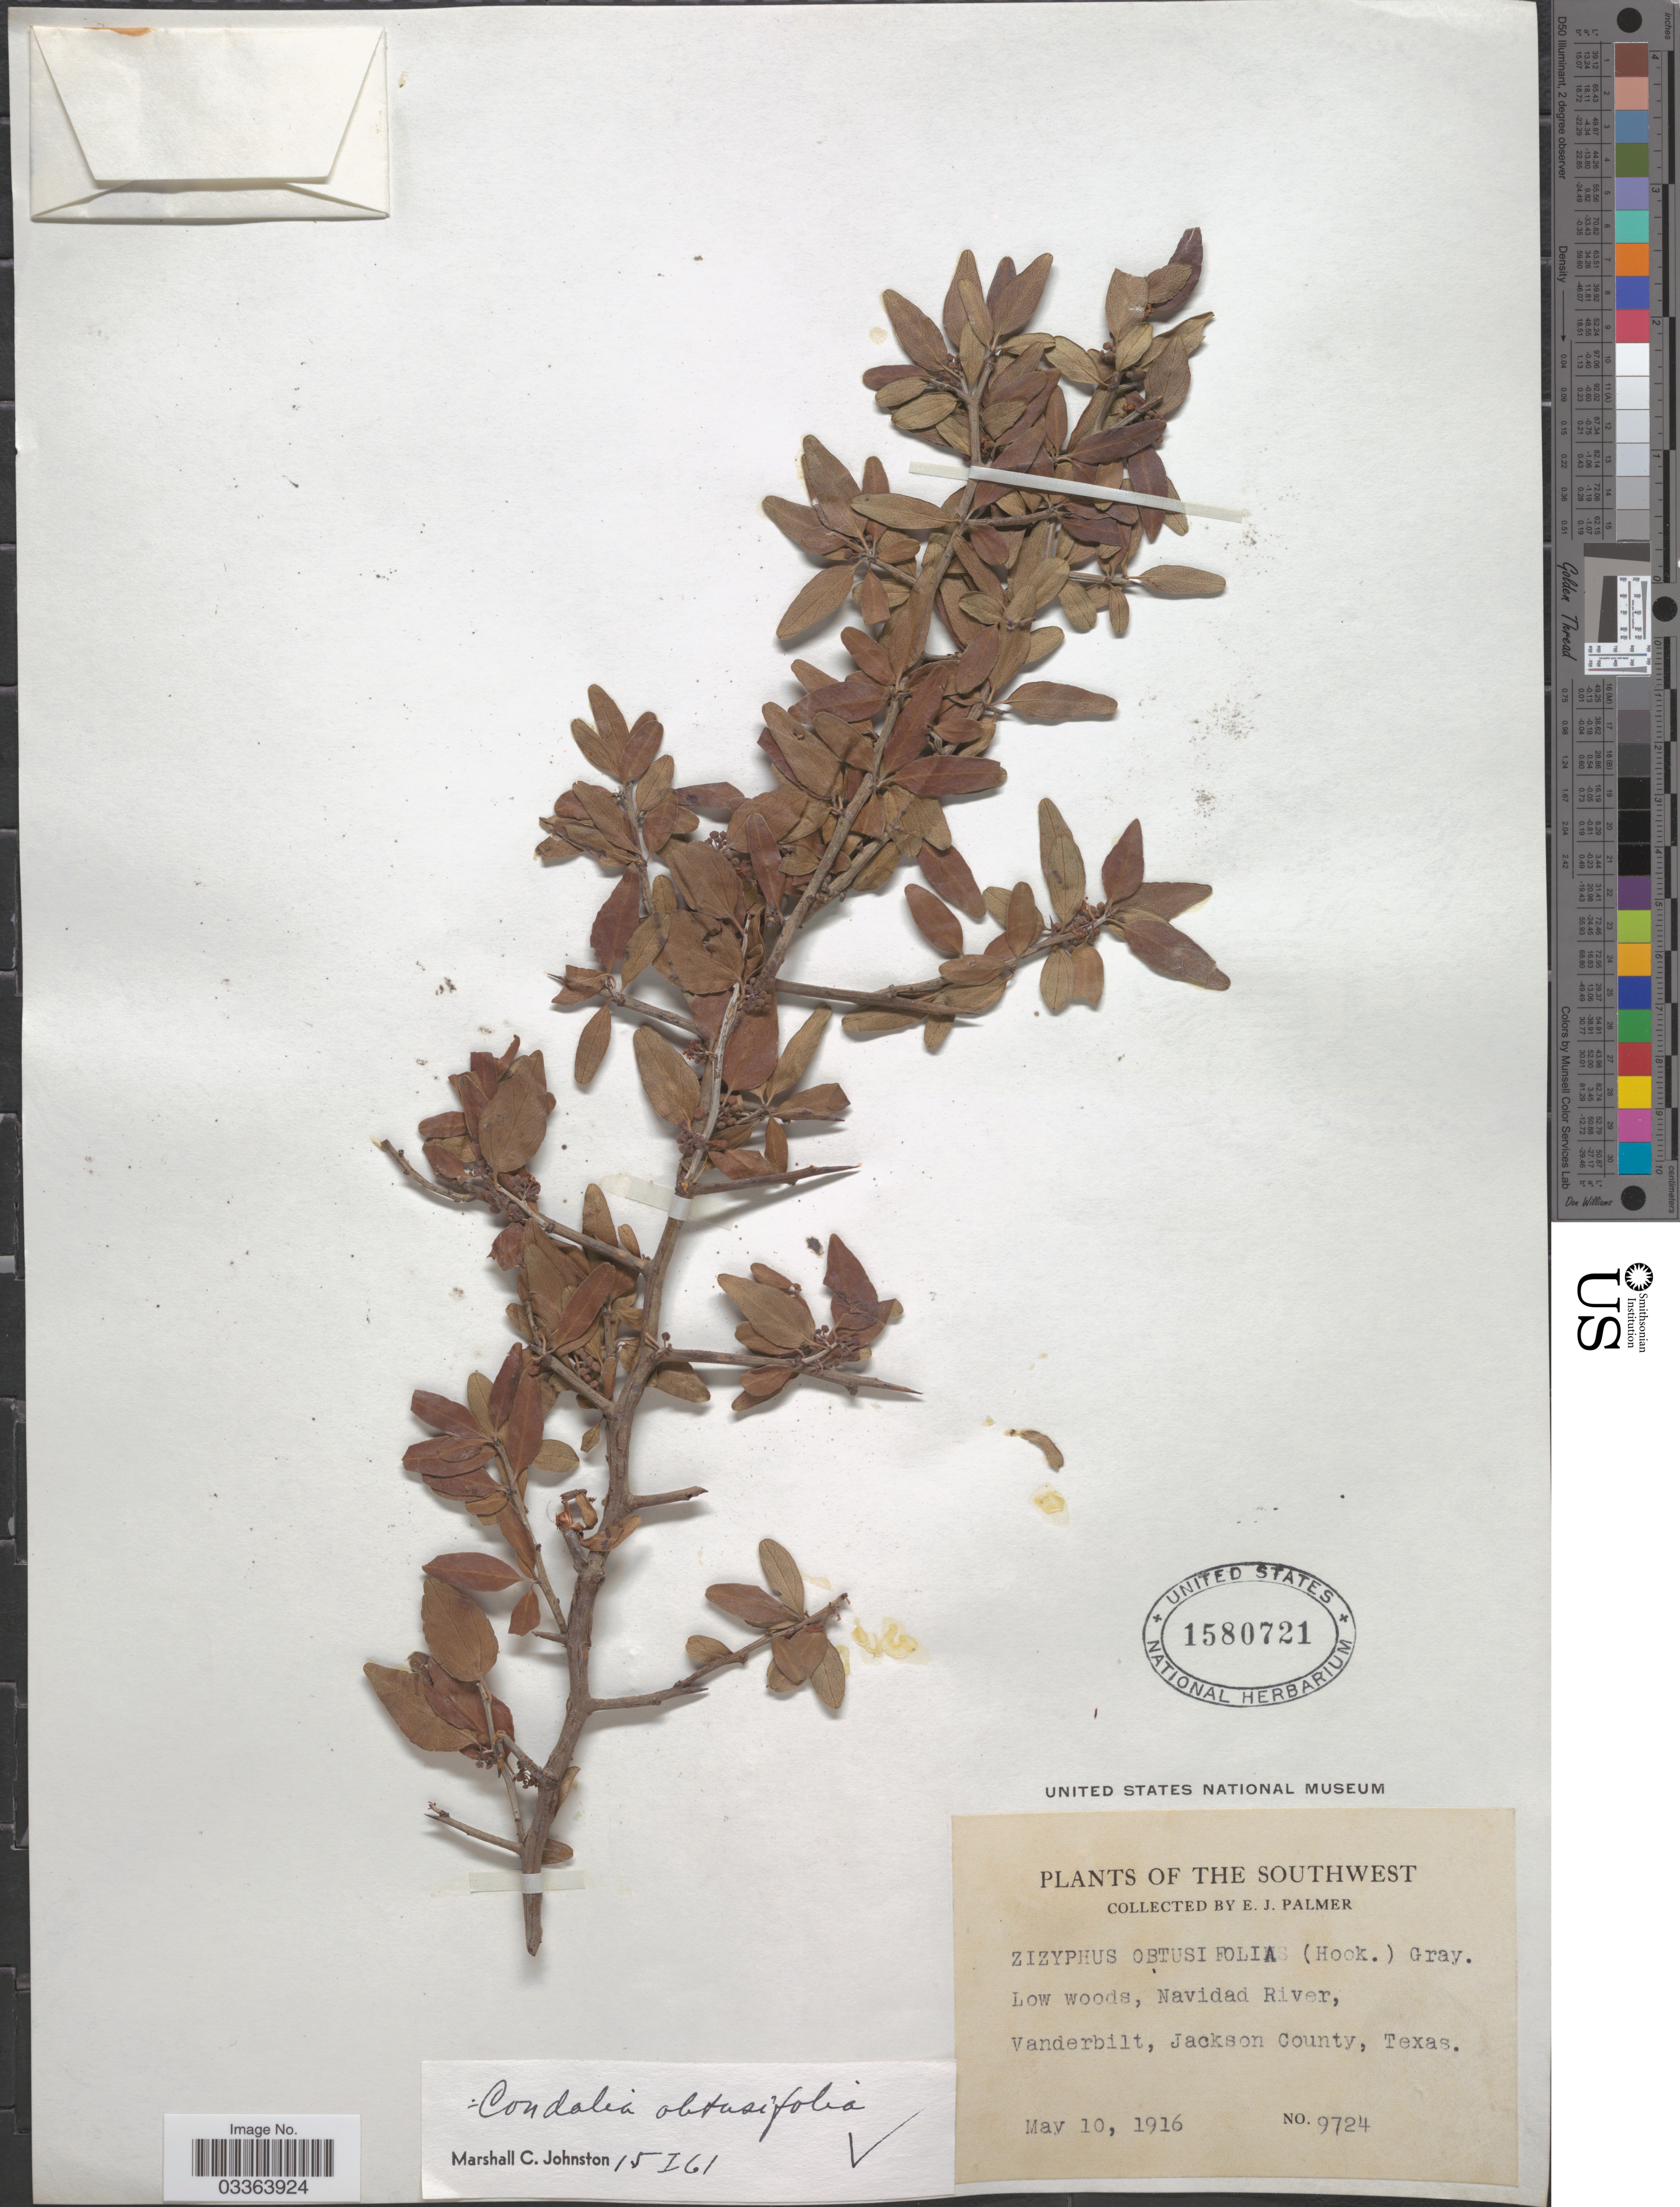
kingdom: Plantae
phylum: Tracheophyta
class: Magnoliopsida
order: Rosales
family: Rhamnaceae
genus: Sarcomphalus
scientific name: Sarcomphalus obtusifolius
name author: (Hook. ex Torr. & A. Gray) Hauenschild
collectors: E. J. Palmer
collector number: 9724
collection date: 1916-05-10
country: United States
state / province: Texas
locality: The Southwest. Low woods, Navidad River, Vanderbilt, Jackson County.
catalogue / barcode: US 1580721